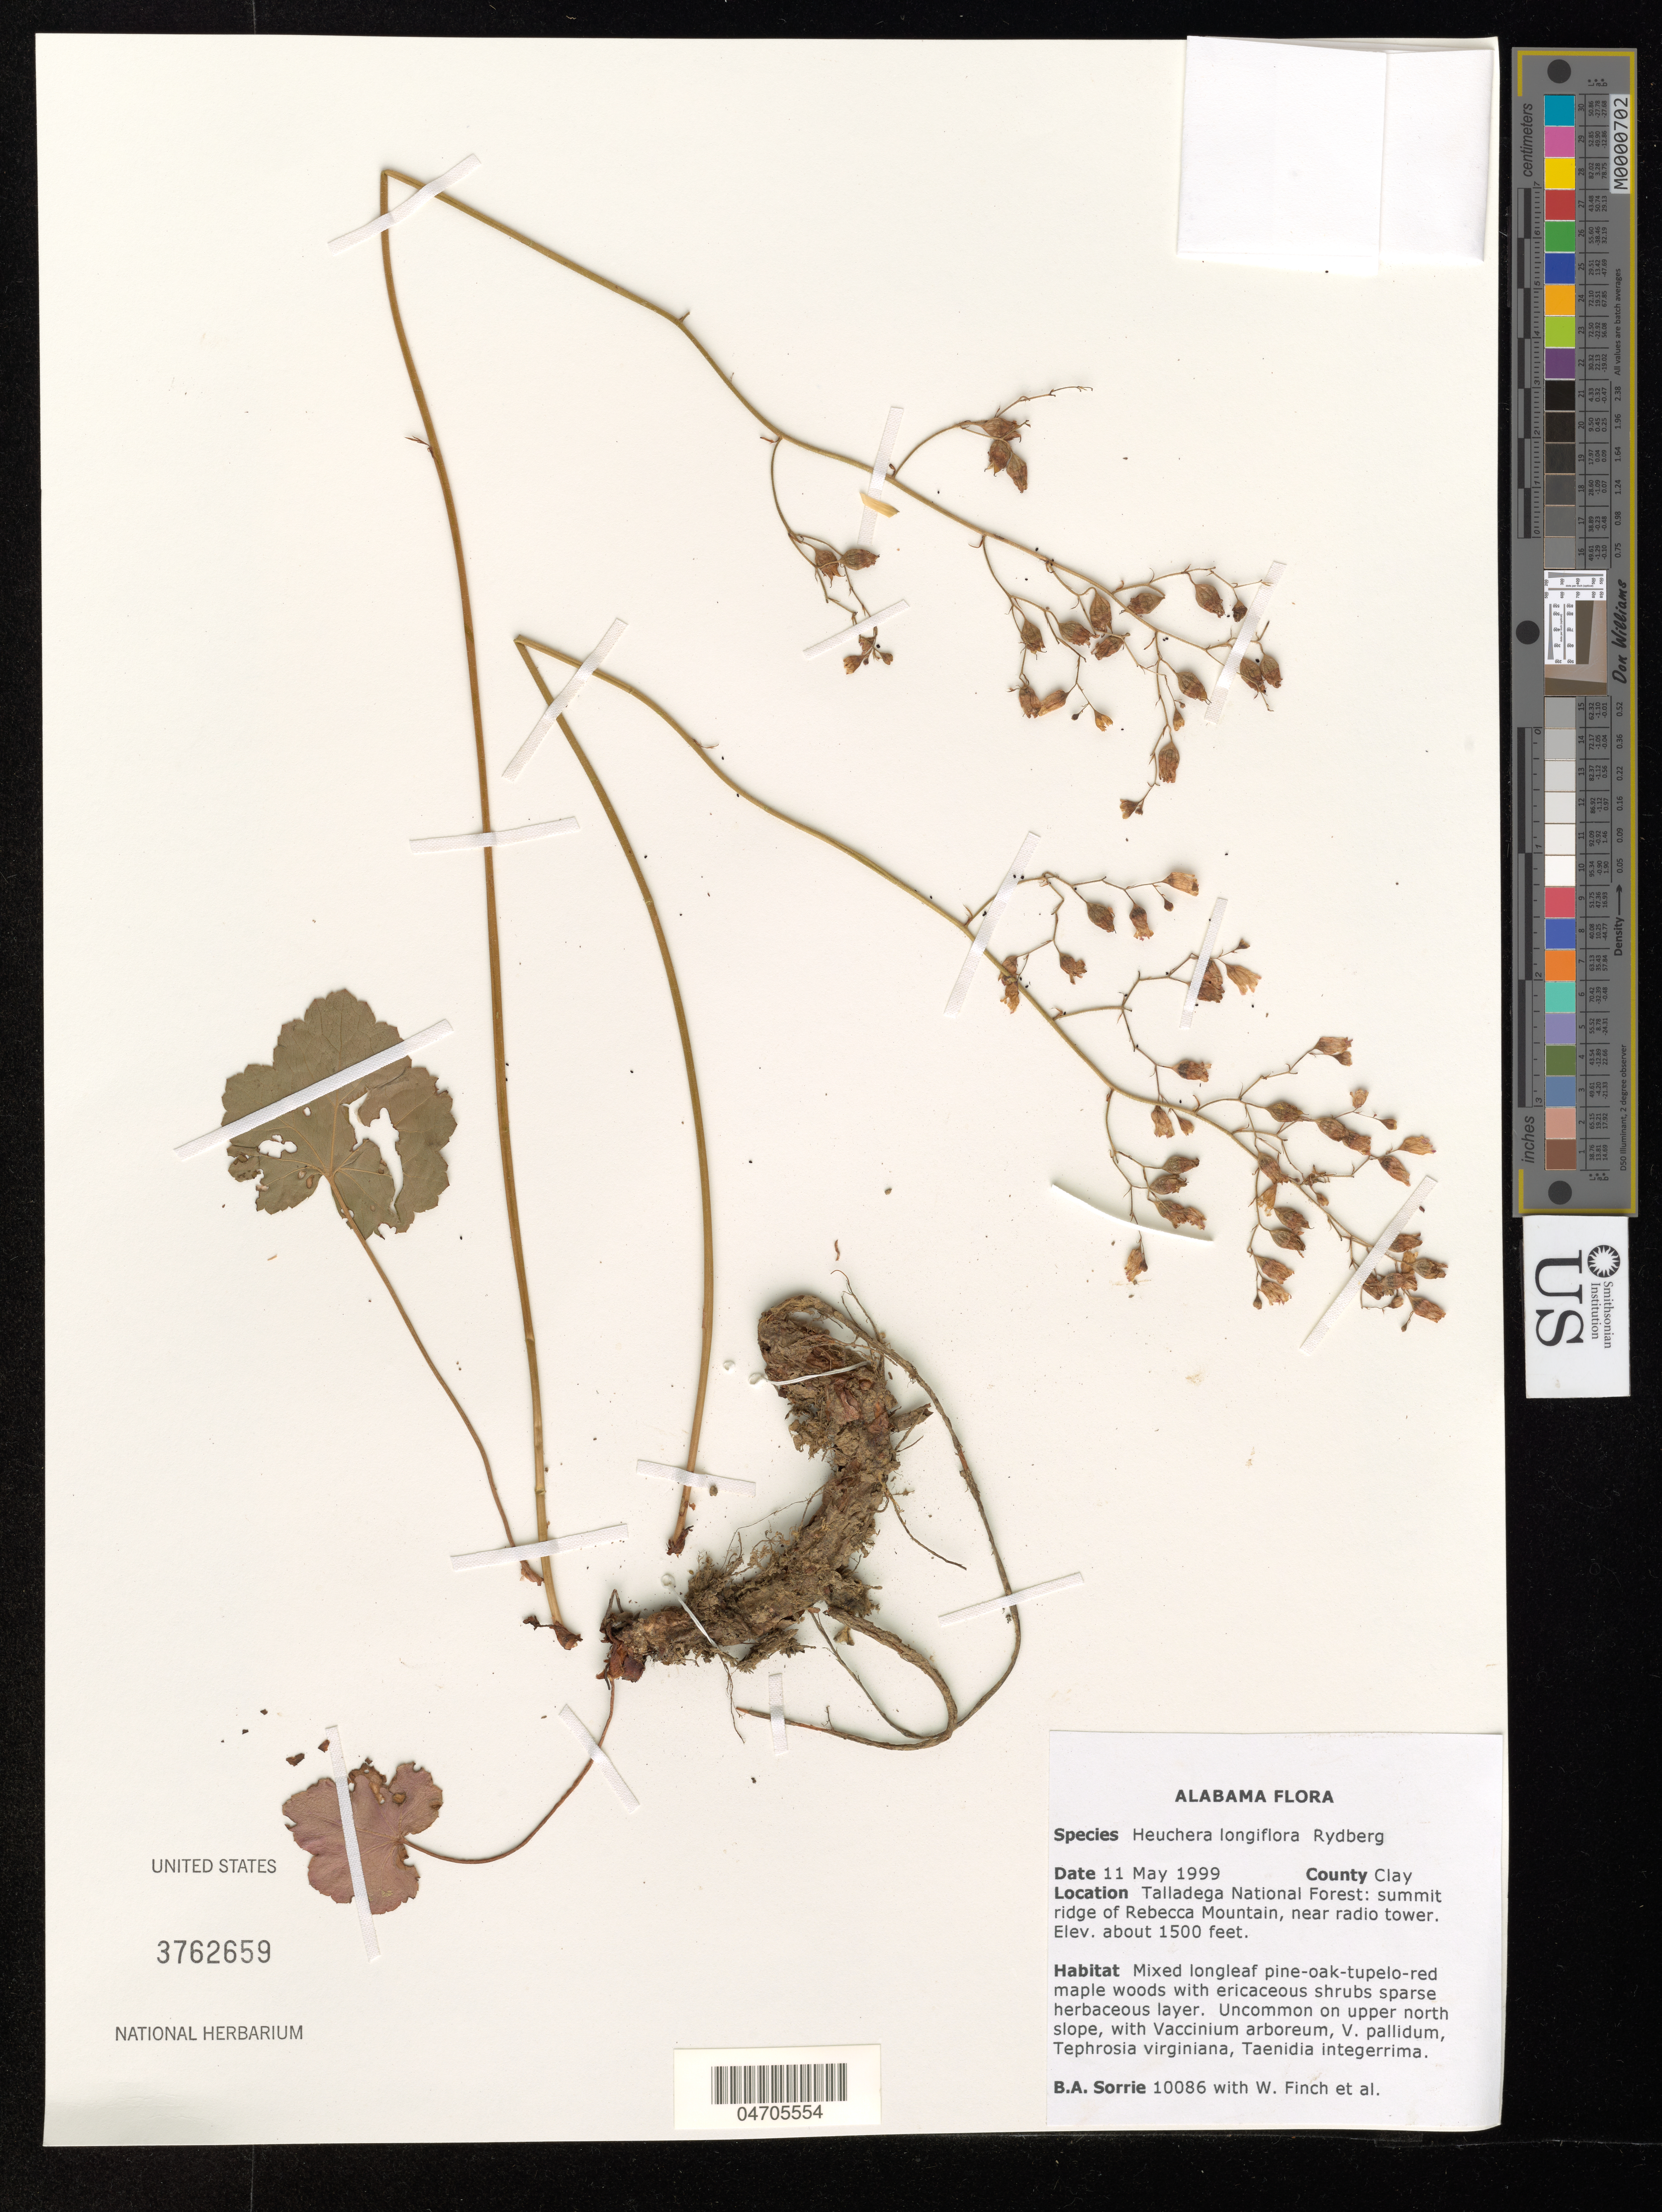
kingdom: Plantae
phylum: Tracheophyta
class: Magnoliopsida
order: Saxifragales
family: Saxifragaceae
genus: Heuchera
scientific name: Heuchera longiflora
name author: Rydb.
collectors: B. Sorrie, W. Finch & et al.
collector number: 10086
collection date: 1999-05-11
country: United States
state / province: Alabama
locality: County Clay. Talladega National Forest: summit ridge of Rebecca Mountain, near radio tower.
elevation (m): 457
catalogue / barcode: US 3762659